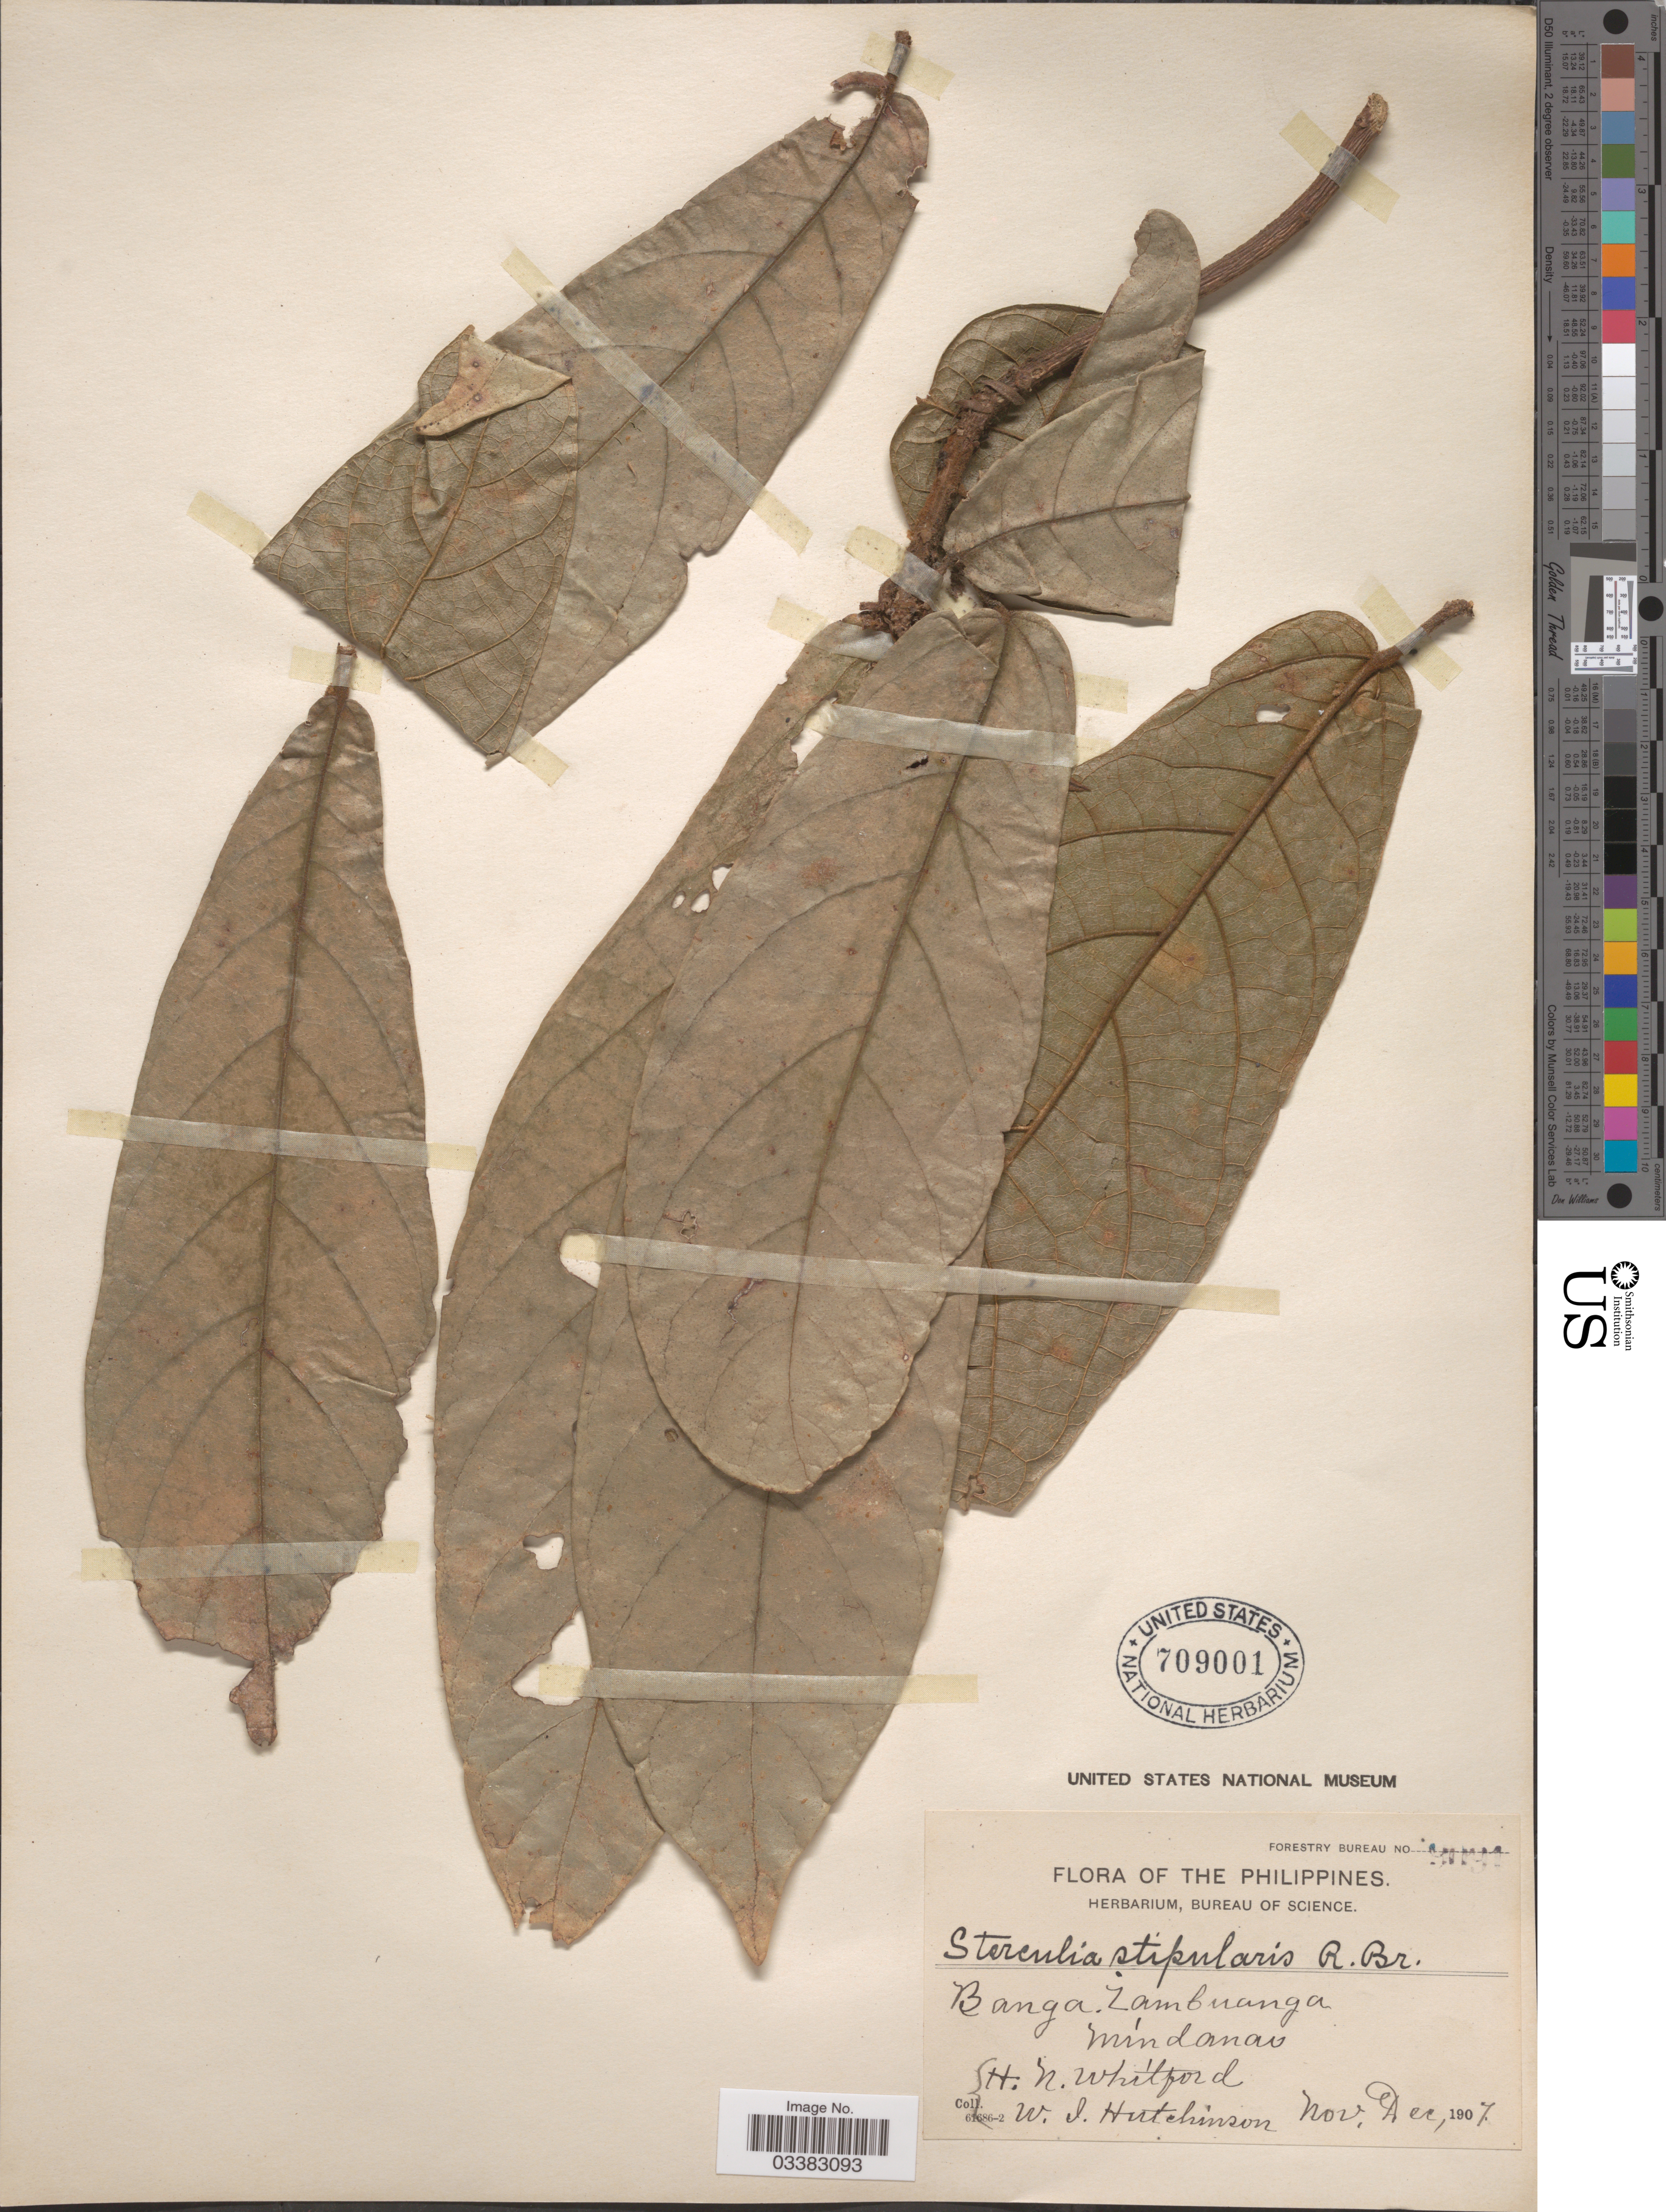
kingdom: Plantae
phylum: Tracheophyta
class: Magnoliopsida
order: Malvales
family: Malvaceae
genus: Sterculia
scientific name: Sterculia stipularis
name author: R. Br.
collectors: H. N. Whitford & W. I. Hutchinson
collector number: Forestry Bureau 9091*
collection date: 1907-11/1907-12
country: Philippines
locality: Banga, Zambuanga, Mindanao.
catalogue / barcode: US 709001